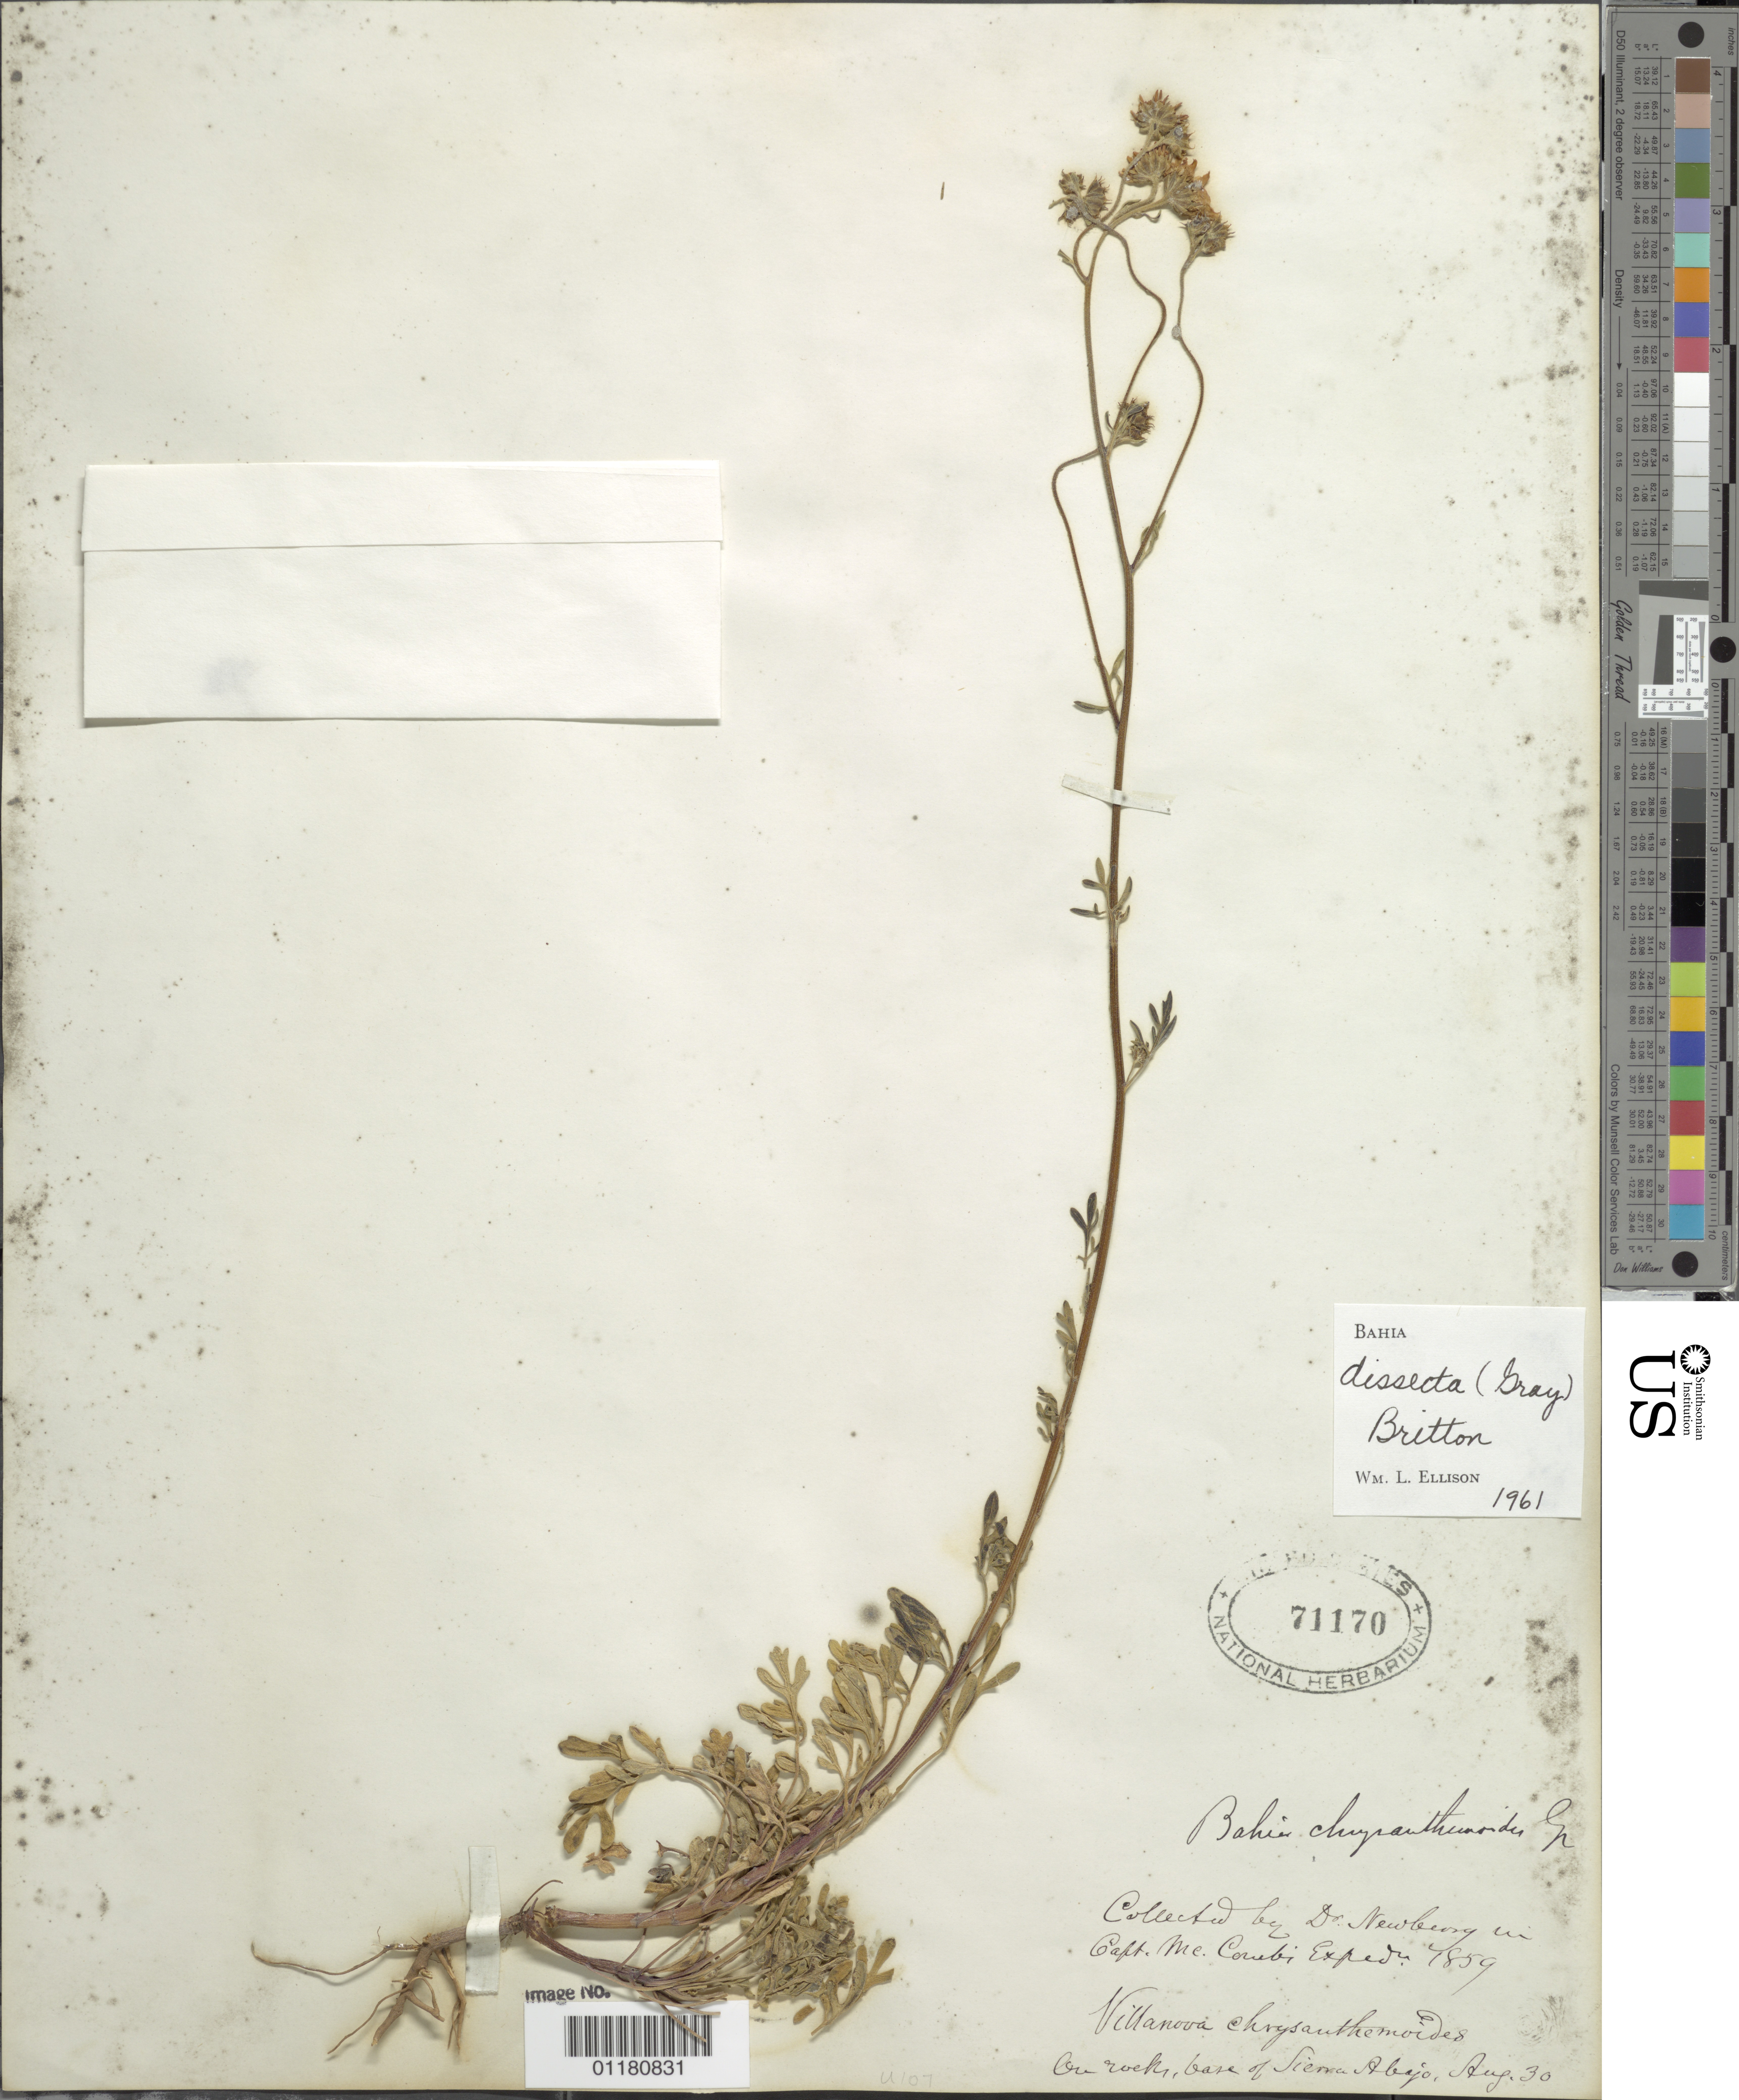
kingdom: Plantae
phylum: Tracheophyta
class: Magnoliopsida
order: Asterales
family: Asteraceae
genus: Bahia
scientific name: Bahia dissecta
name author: (A. Gray) Britton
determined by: Ellison, W. L.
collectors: J. S. Newberry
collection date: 1859-08-30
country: United States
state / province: Utah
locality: base of Sierra Abajo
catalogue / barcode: US 71170